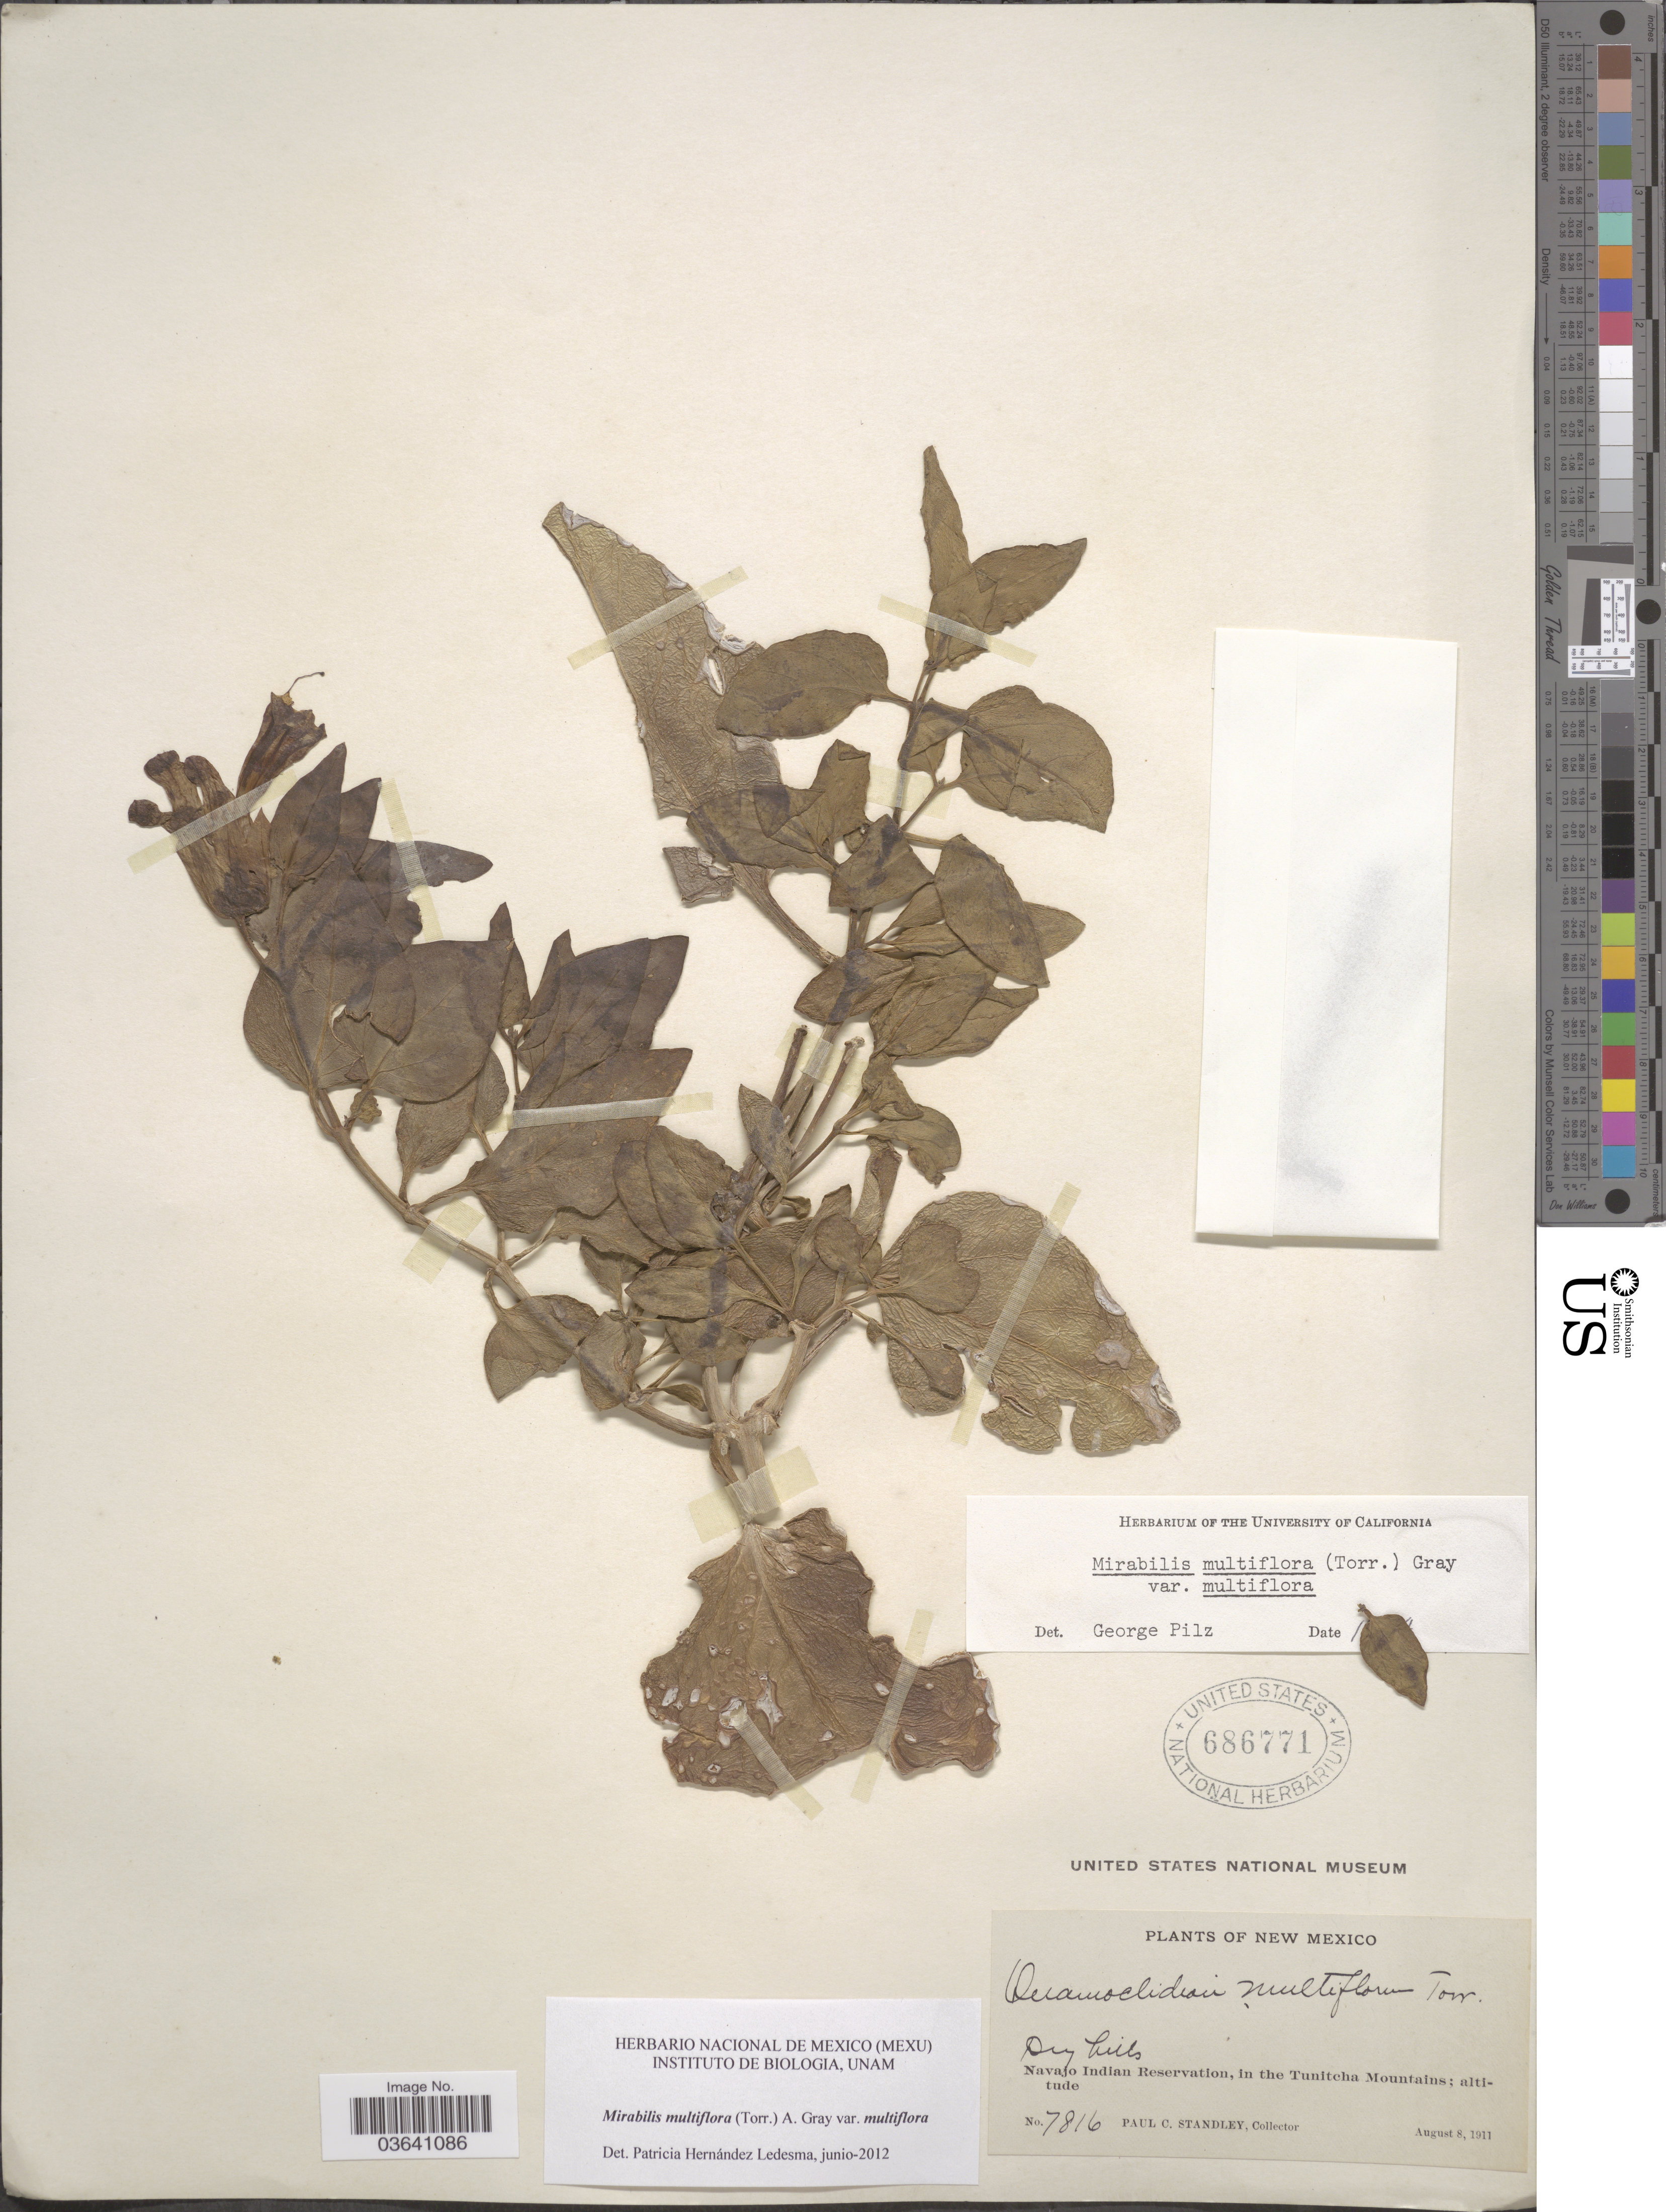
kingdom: Plantae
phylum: Tracheophyta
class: Magnoliopsida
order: Caryophyllales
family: Nyctaginaceae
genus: Mirabilis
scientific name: Mirabilis multiflora var. multiflora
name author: (Torr.) A. Gray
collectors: P. C. Standley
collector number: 7816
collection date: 1911-08-08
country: United States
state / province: New Mexico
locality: Navajo Indian Reservation, in the Tunitcha Mountains.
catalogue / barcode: US 686771